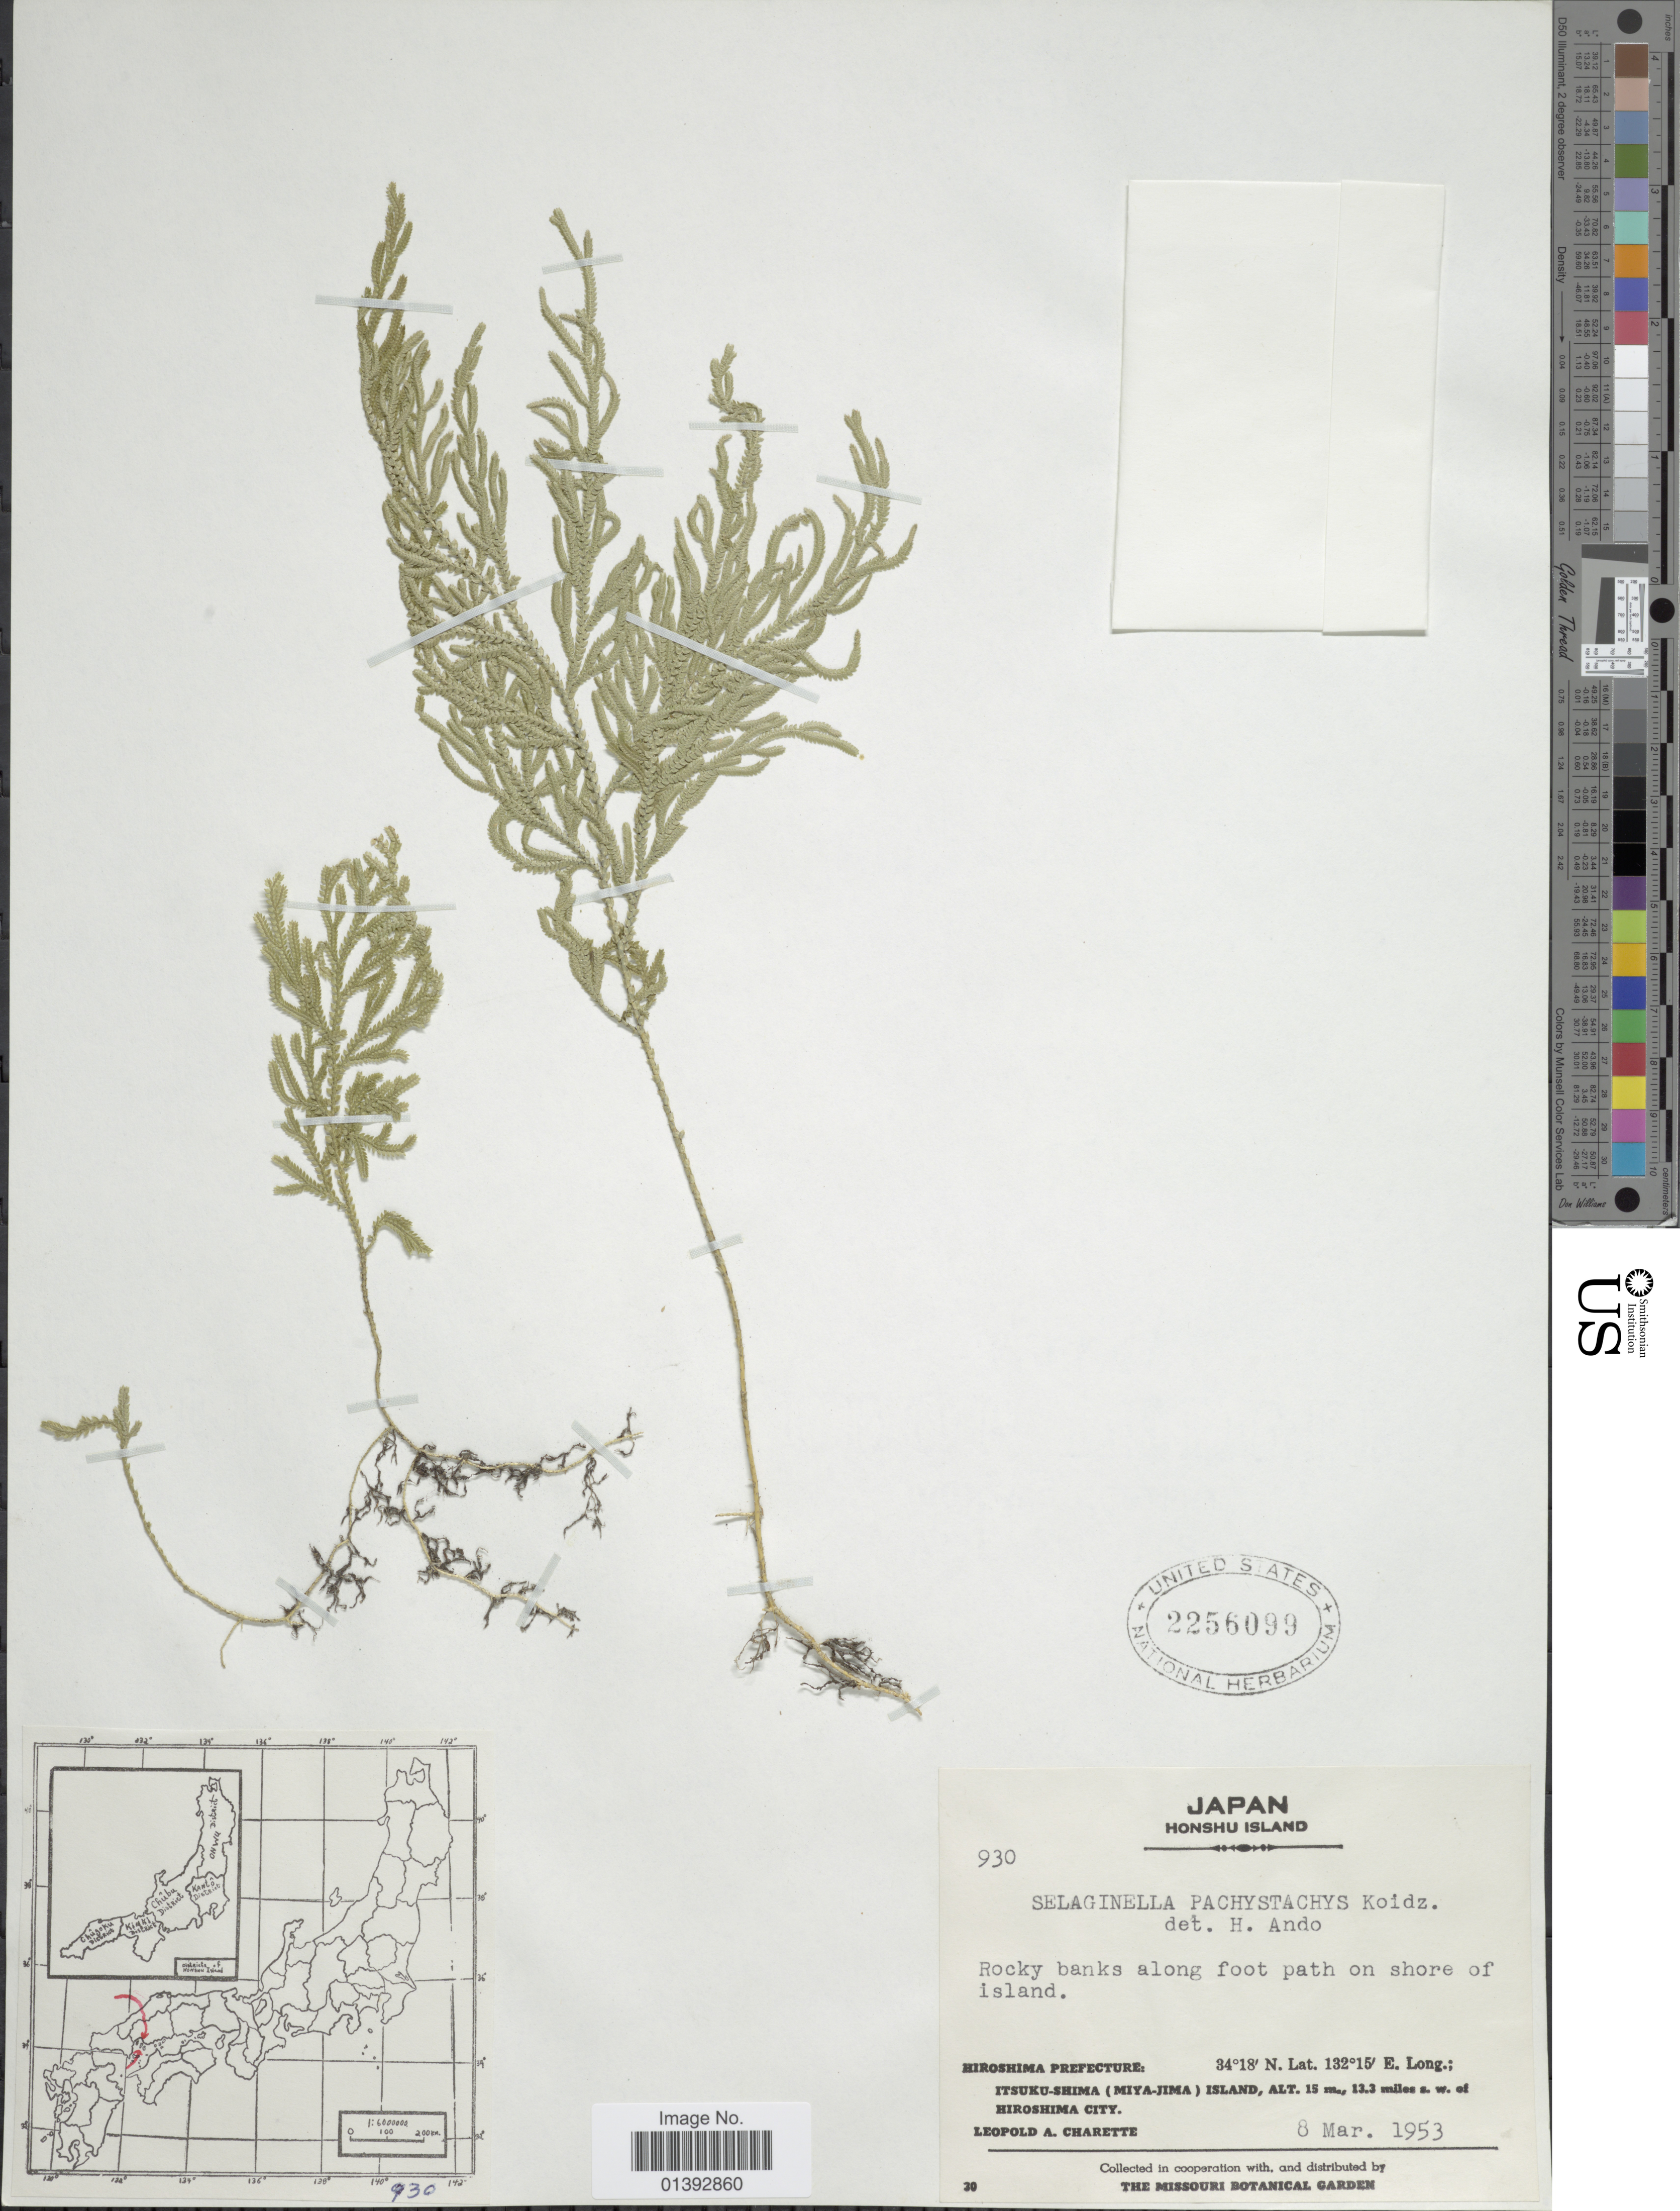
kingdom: Plantae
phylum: Tracheophyta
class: Lycopodiopsida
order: Selaginellales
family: Selaginellaceae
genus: Selaginella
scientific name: Selaginella involvens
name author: (Sw.) Spring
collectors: L. A. Charette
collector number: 930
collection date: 1953-03-08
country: Japan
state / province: Hirosima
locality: Honshu Island, Rocky banks along foot path on shore of island, Hiroshima prefecture, Itsuku-shima(Miya-jima) island, 13.3 miles s.w. of Hiroshima city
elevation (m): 15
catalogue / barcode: US 2256099